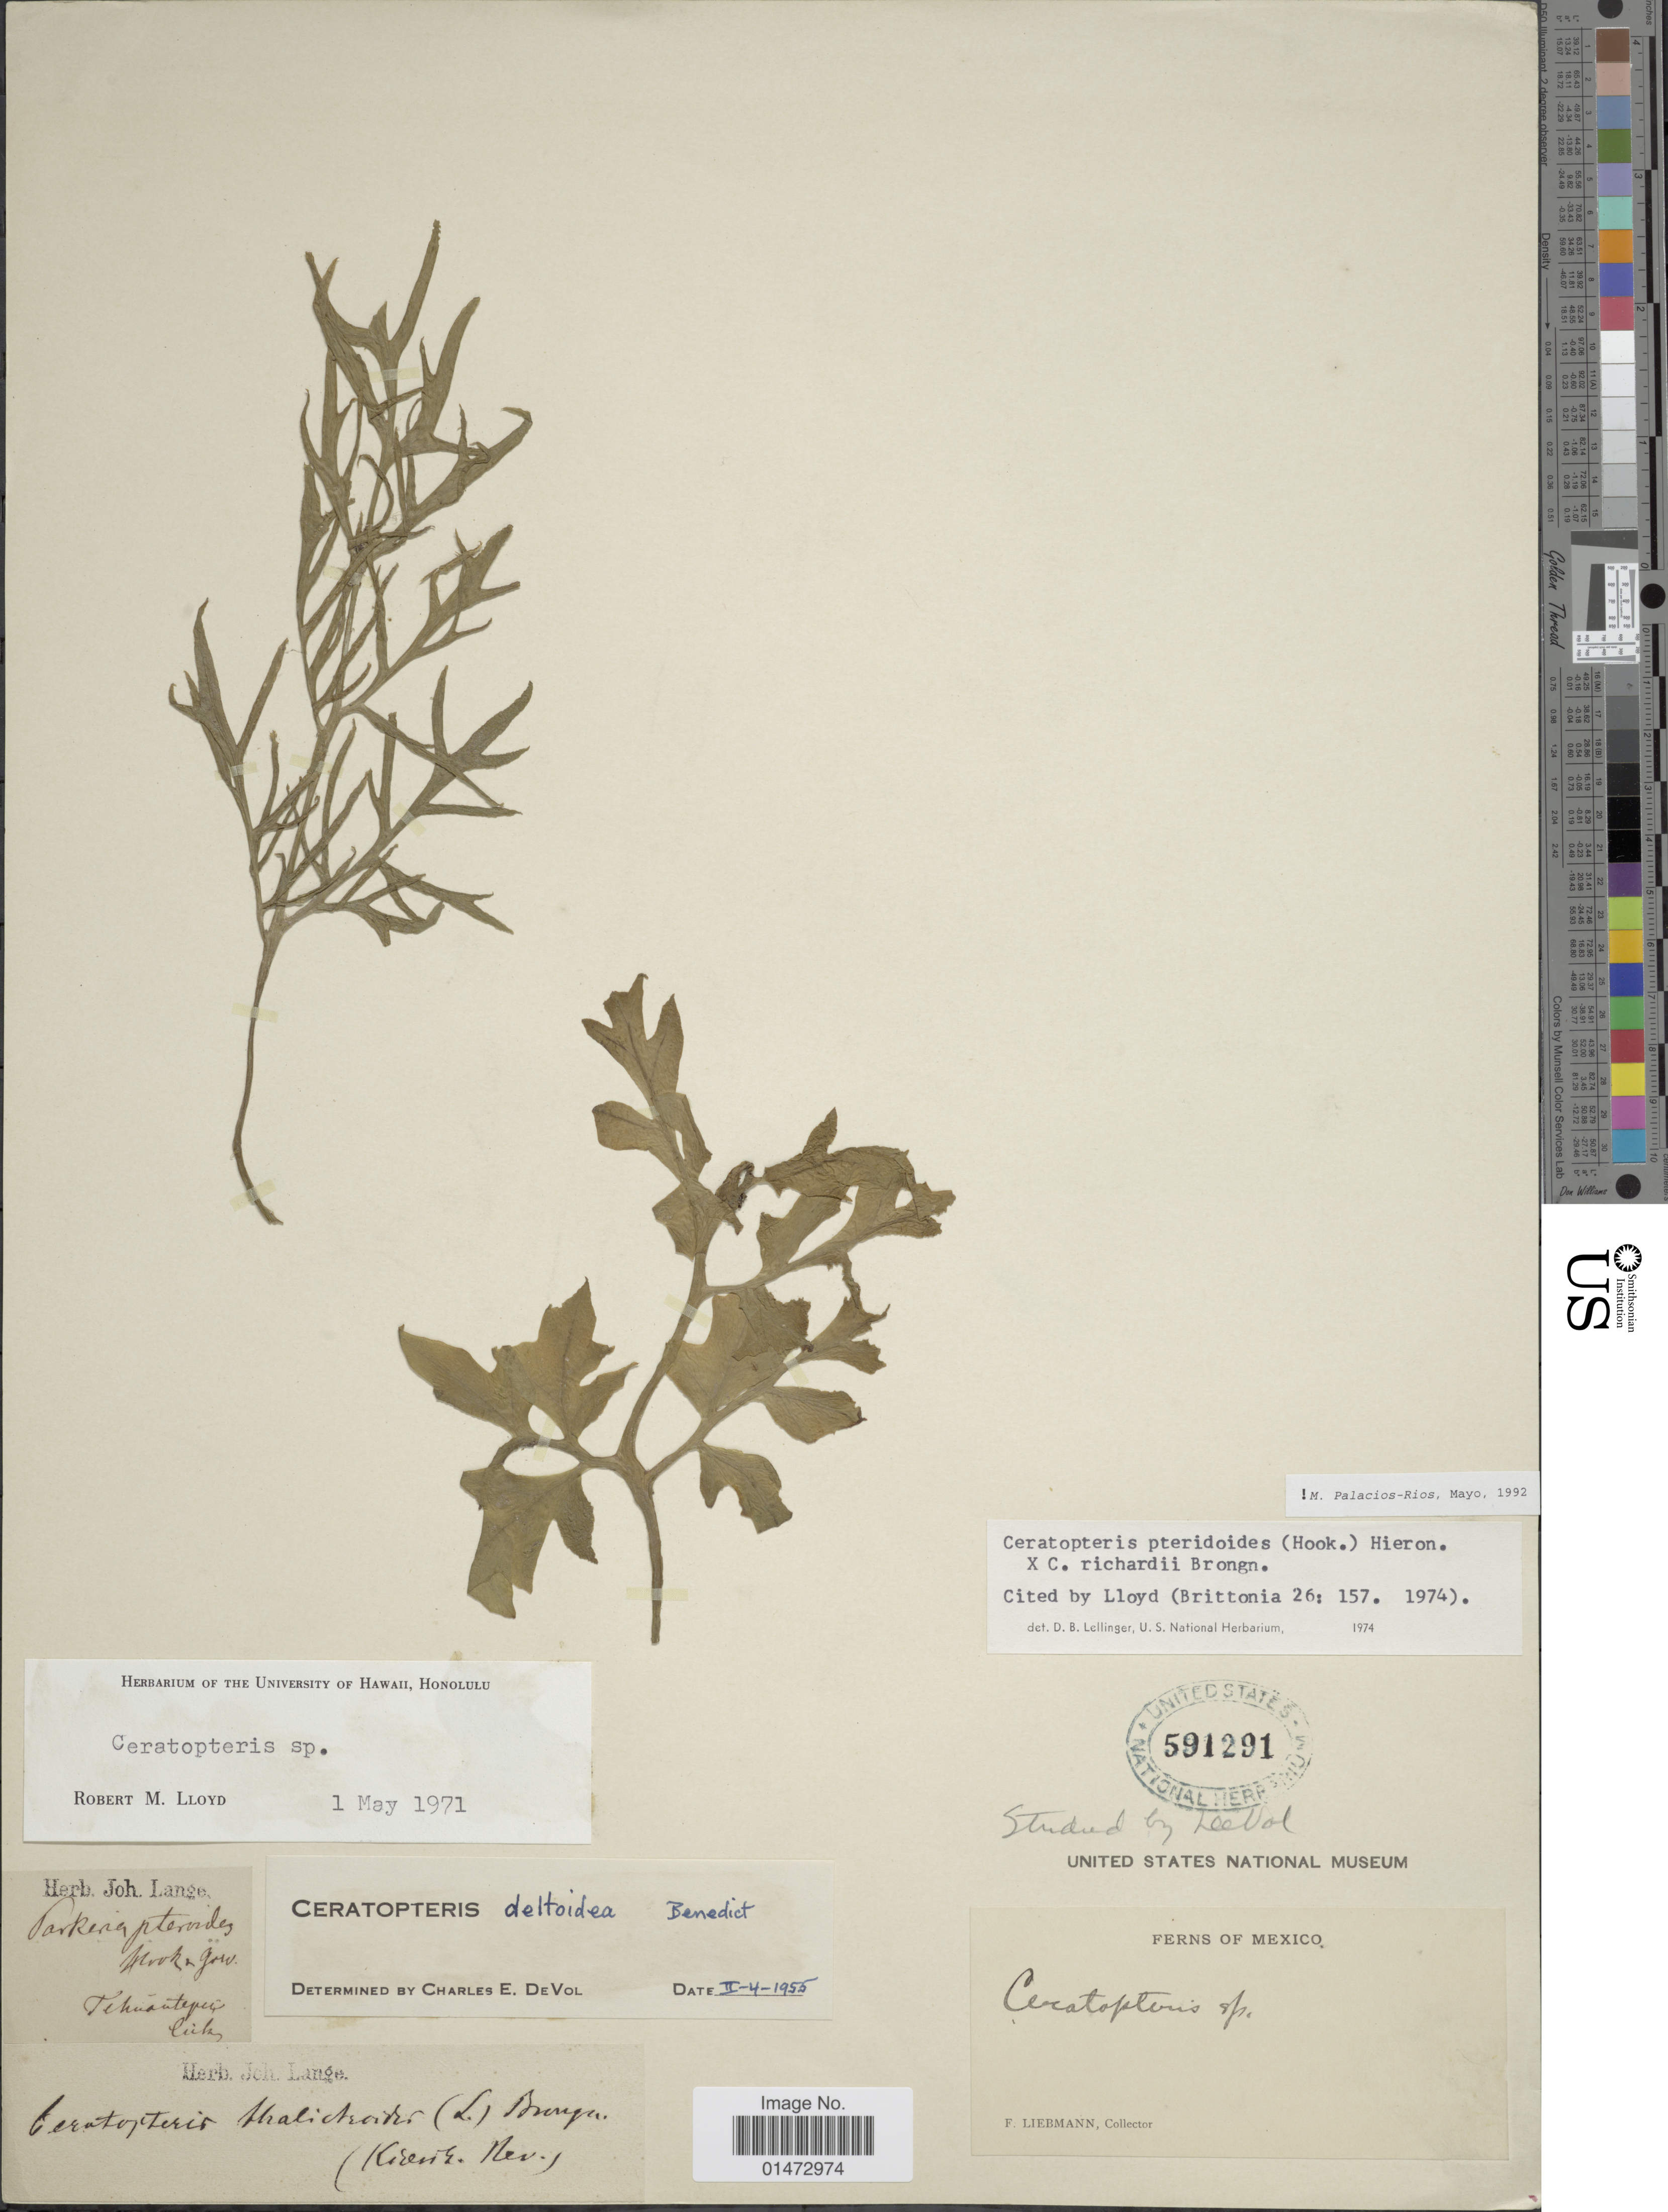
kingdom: Plantae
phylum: Tracheophyta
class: Polypodiopsida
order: Polypodiales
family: Pteridaceae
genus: Ceratopteris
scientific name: Ceratopteris pteridoides x C. richardii Brongn.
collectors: F. M. Liebmann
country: Mexico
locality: Tehuantepec lakes. [interpreted]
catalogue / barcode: US 591291